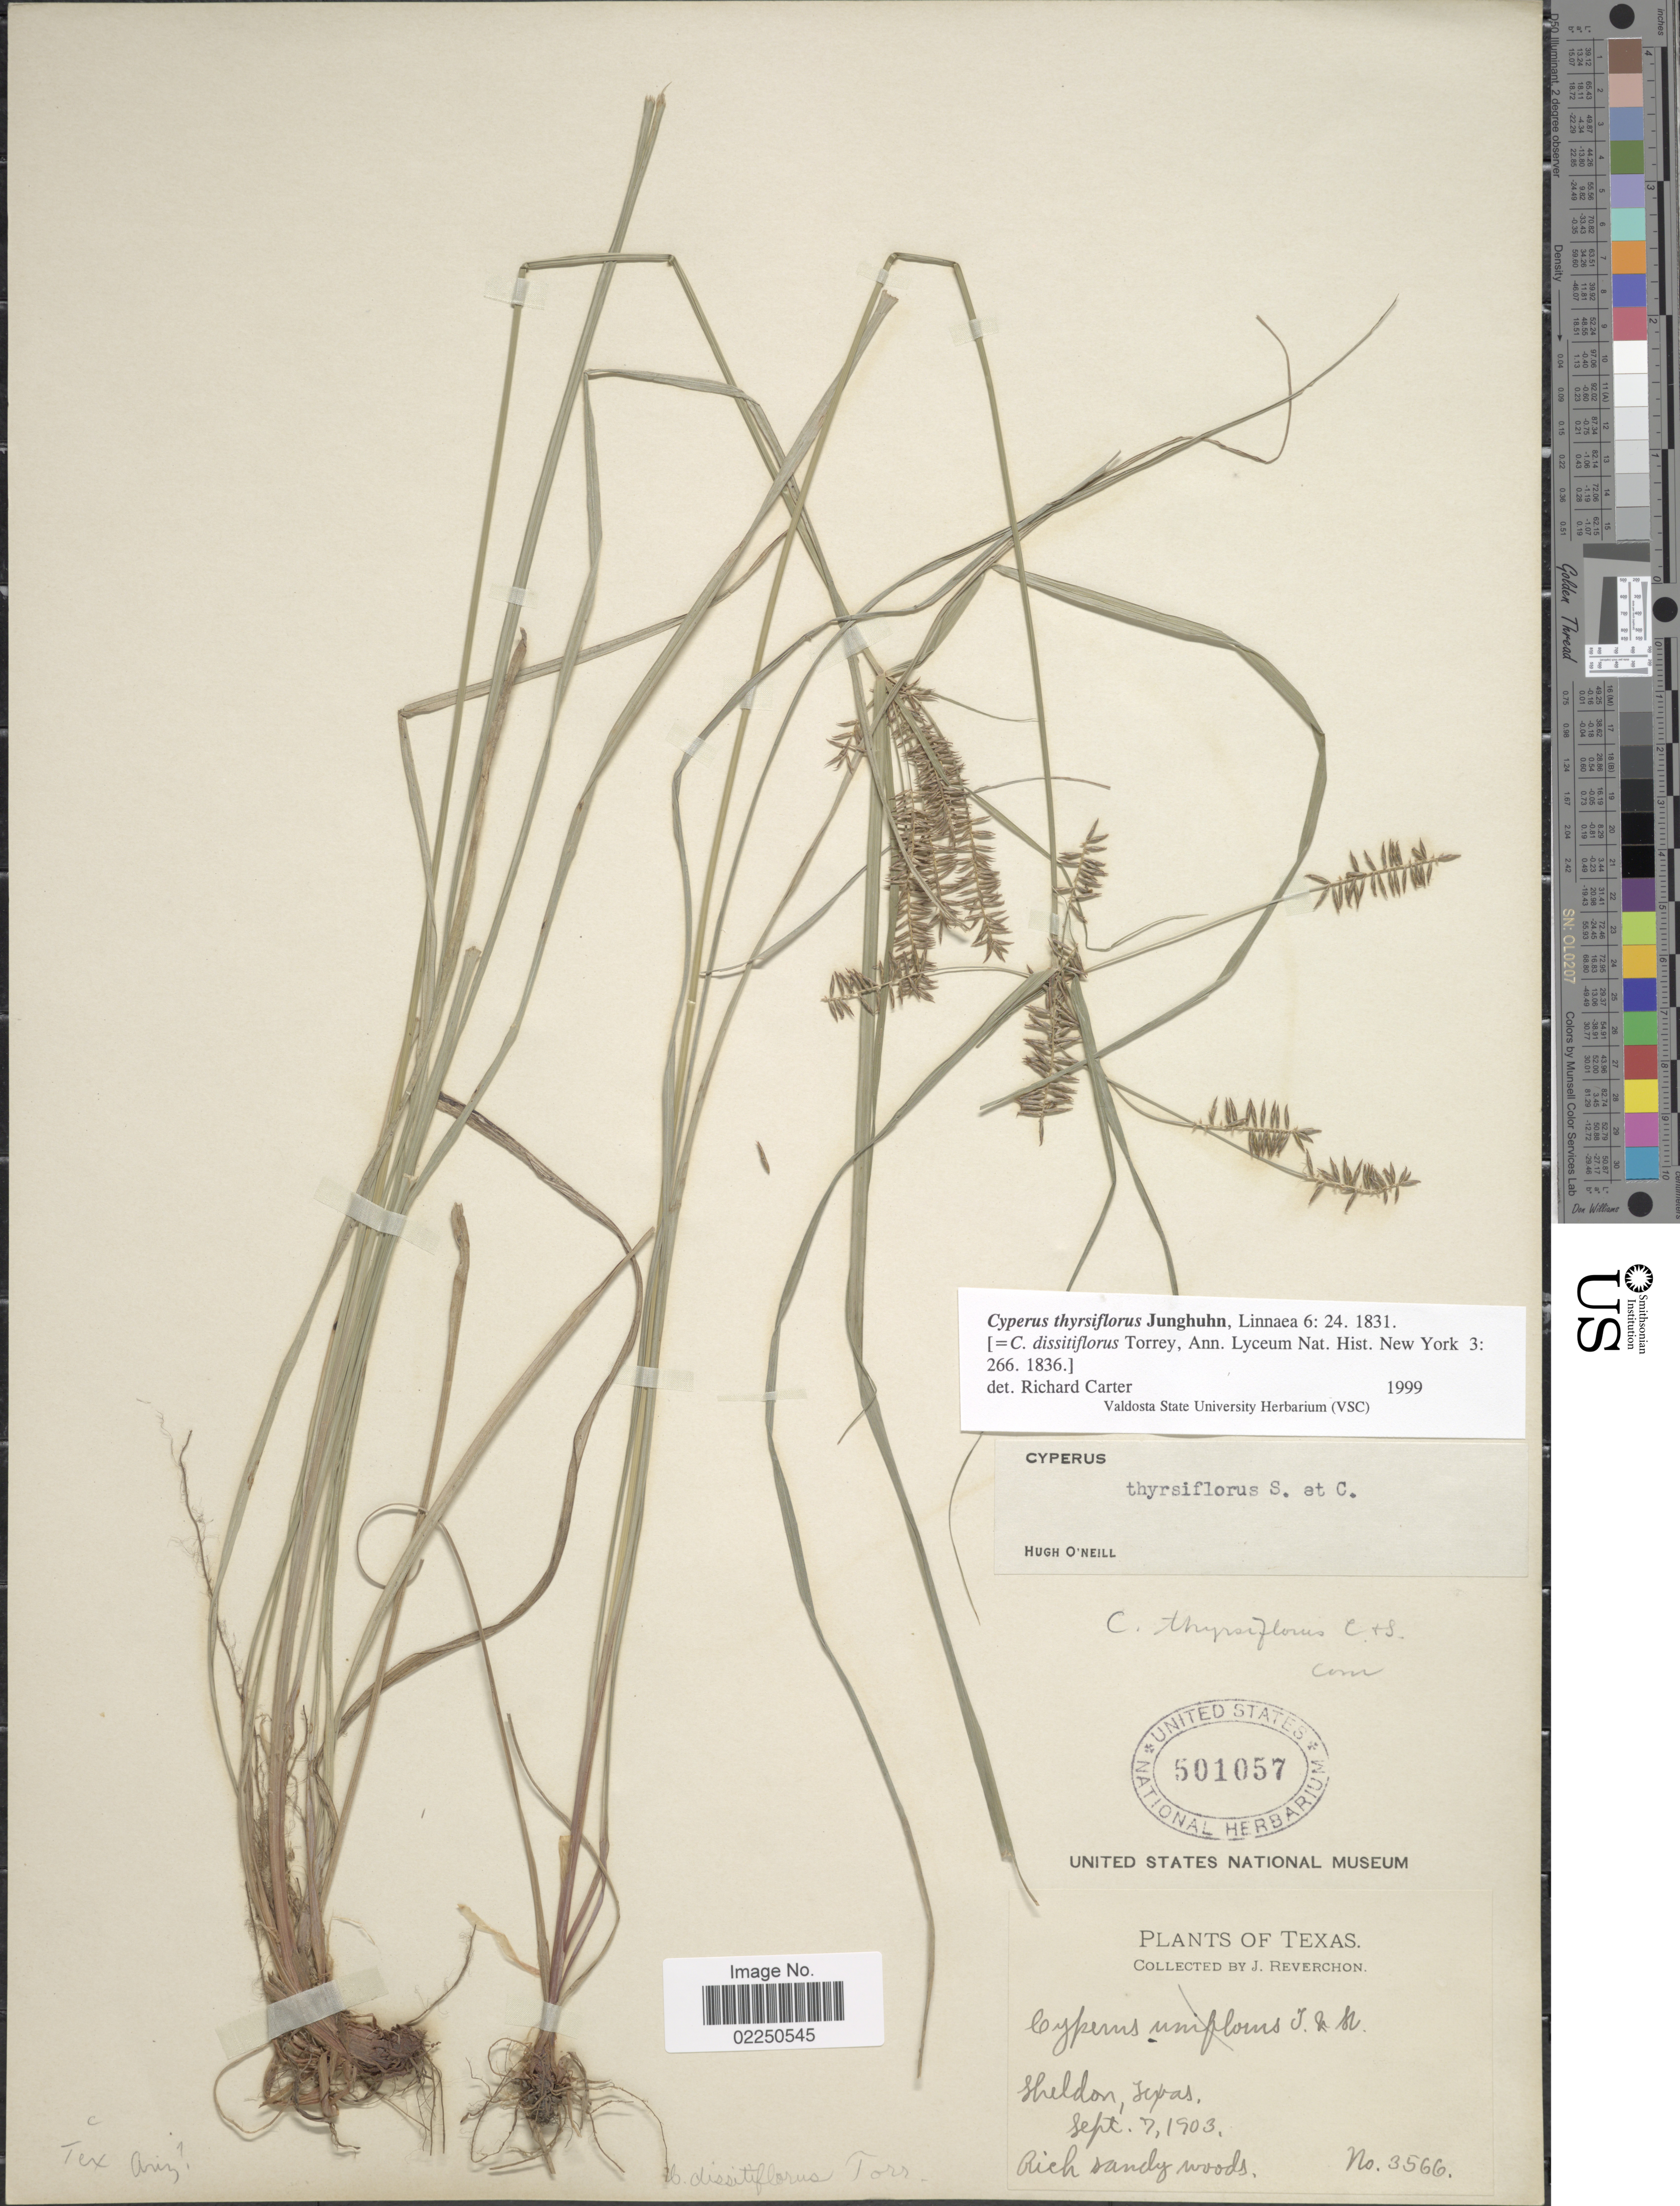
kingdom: Plantae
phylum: Tracheophyta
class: Liliopsida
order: Poales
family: Cyperaceae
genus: Cyperus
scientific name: Cyperus thyrsiflorus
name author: Jungh.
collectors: J. Reverchon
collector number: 3566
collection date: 1903-09-07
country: United States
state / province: Texas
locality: Sheldon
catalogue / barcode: US 501057